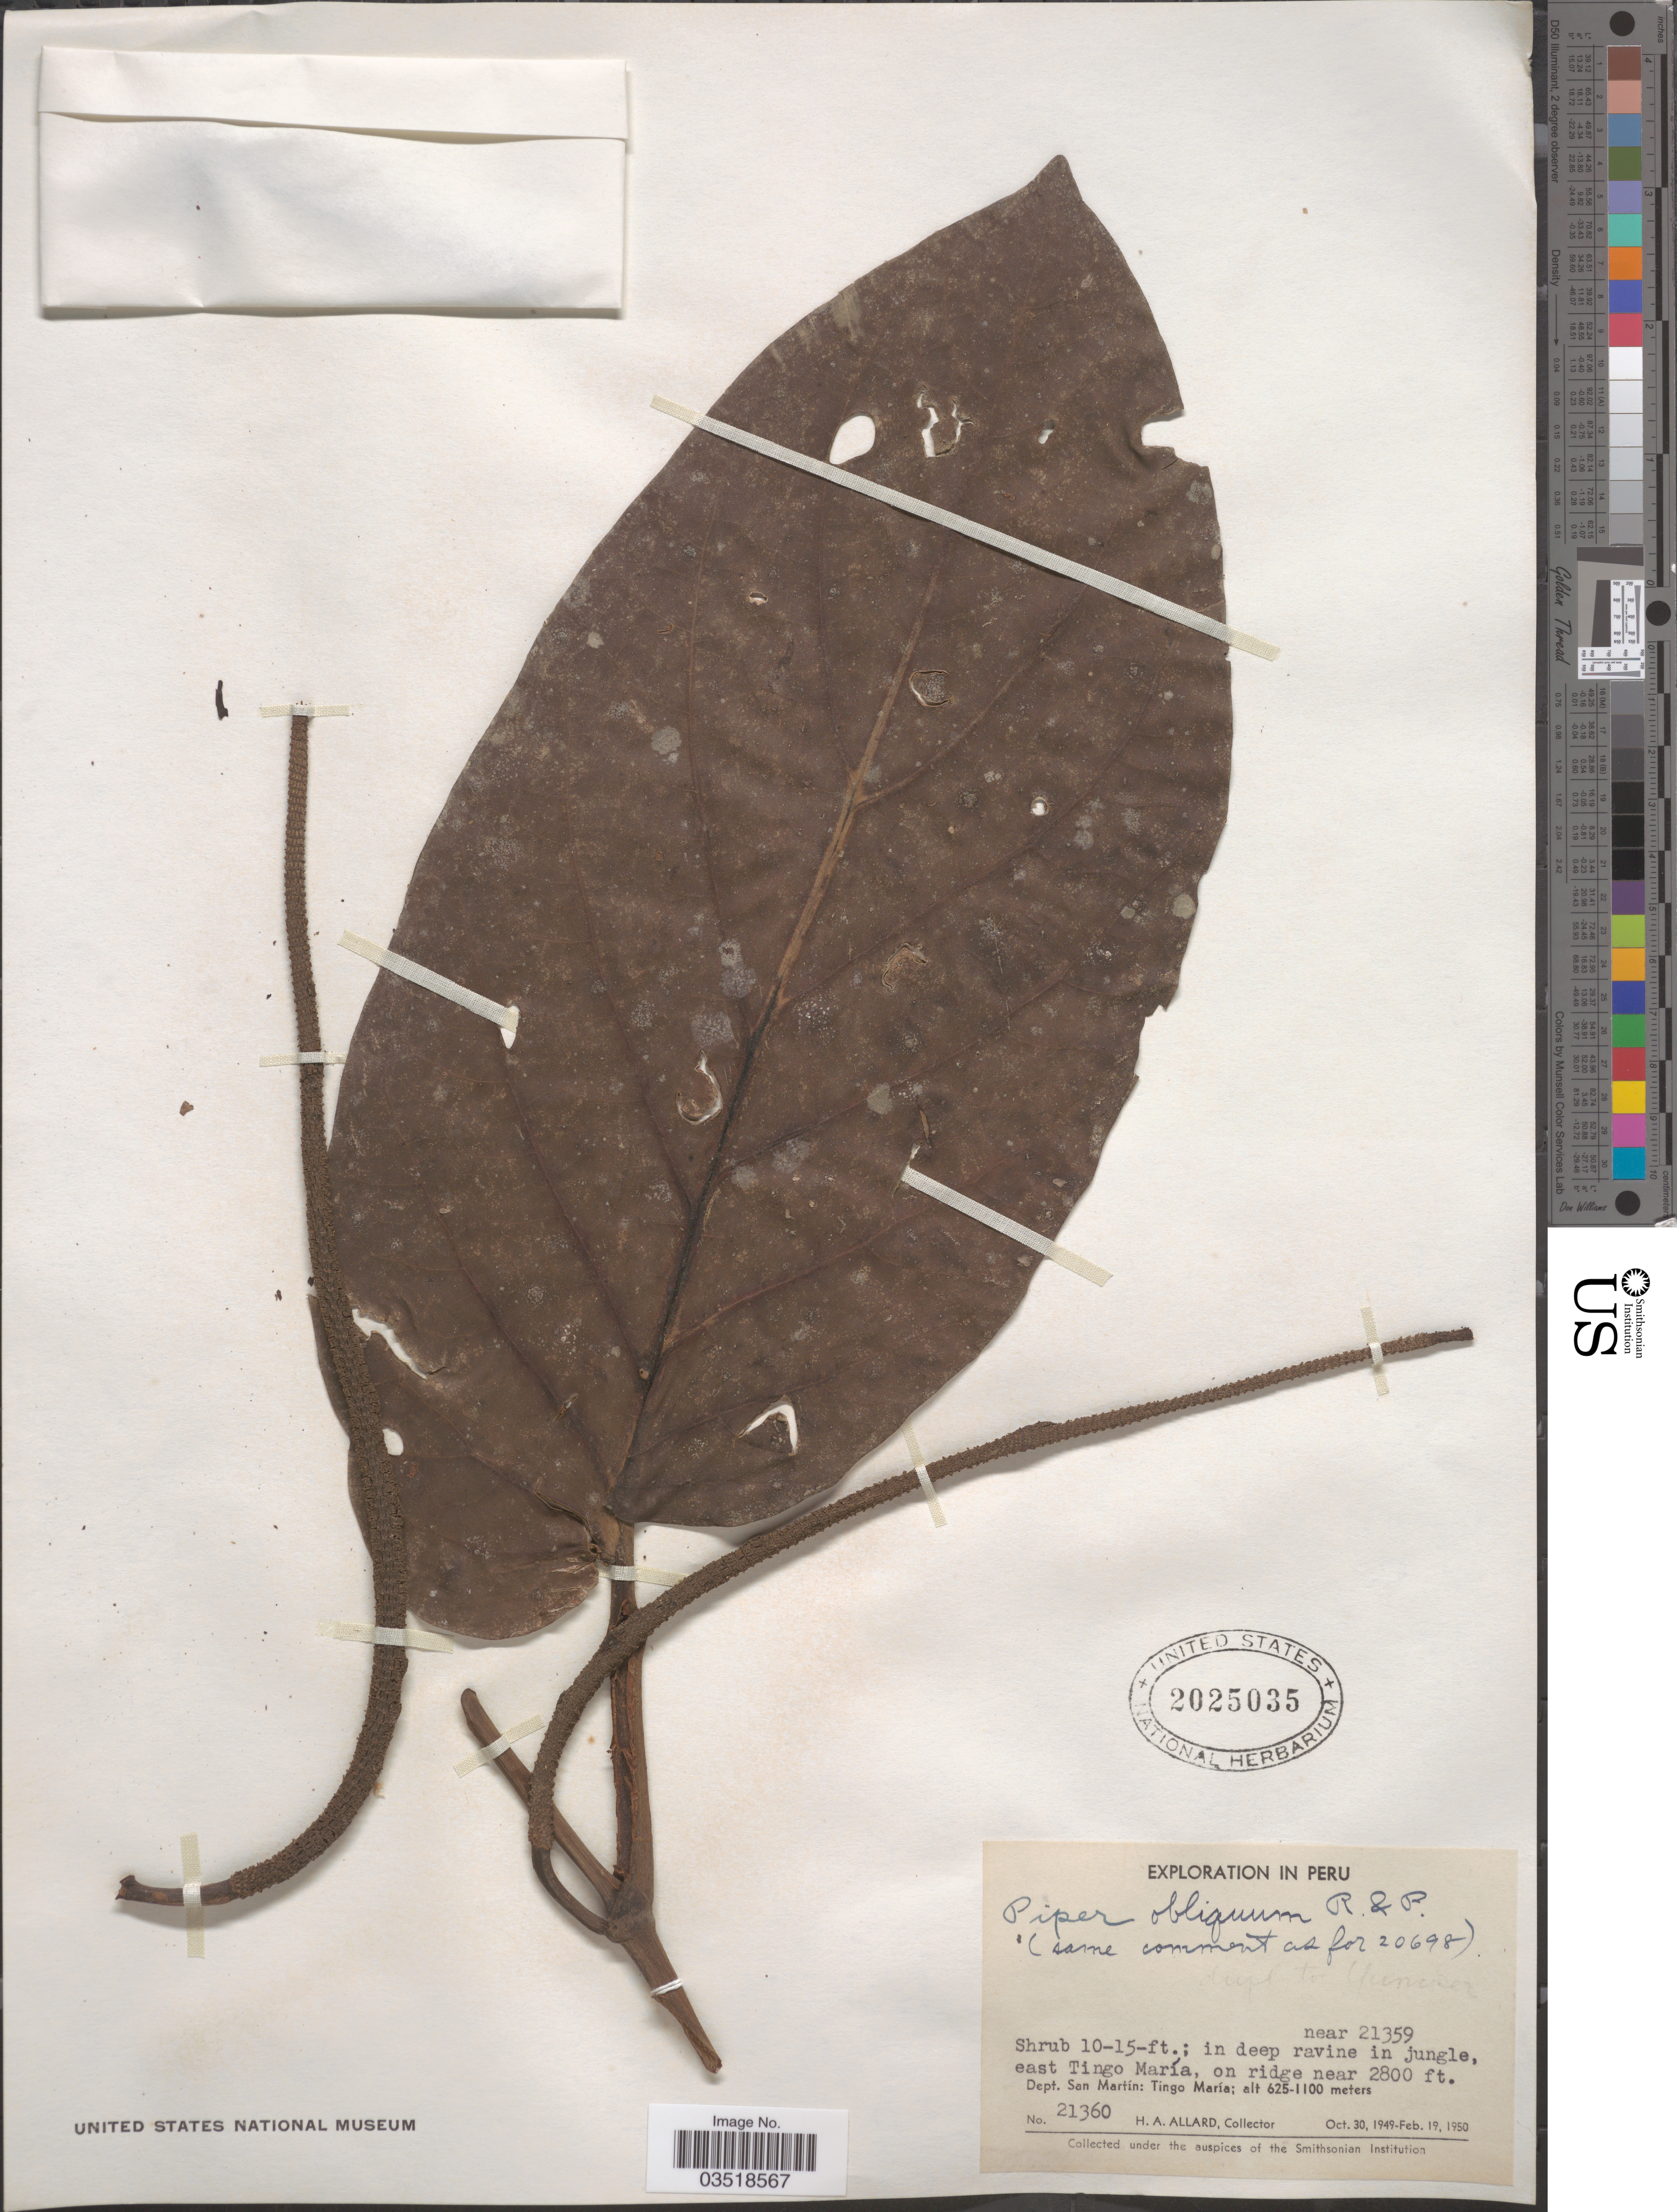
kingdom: Plantae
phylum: Tracheophyta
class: Magnoliopsida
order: Piperales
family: Piperaceae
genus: Piper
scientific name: Piper obliquum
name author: Ruiz & Pav.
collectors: H. A. Allard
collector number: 21360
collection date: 1949-10-30/1950-02-19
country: Peru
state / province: San Martín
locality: In deep ravine in jungle, east Tingo María, on ridge. Dept. San Martín: Tingo María.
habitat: in ravine in jungle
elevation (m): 853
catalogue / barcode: US 2025035